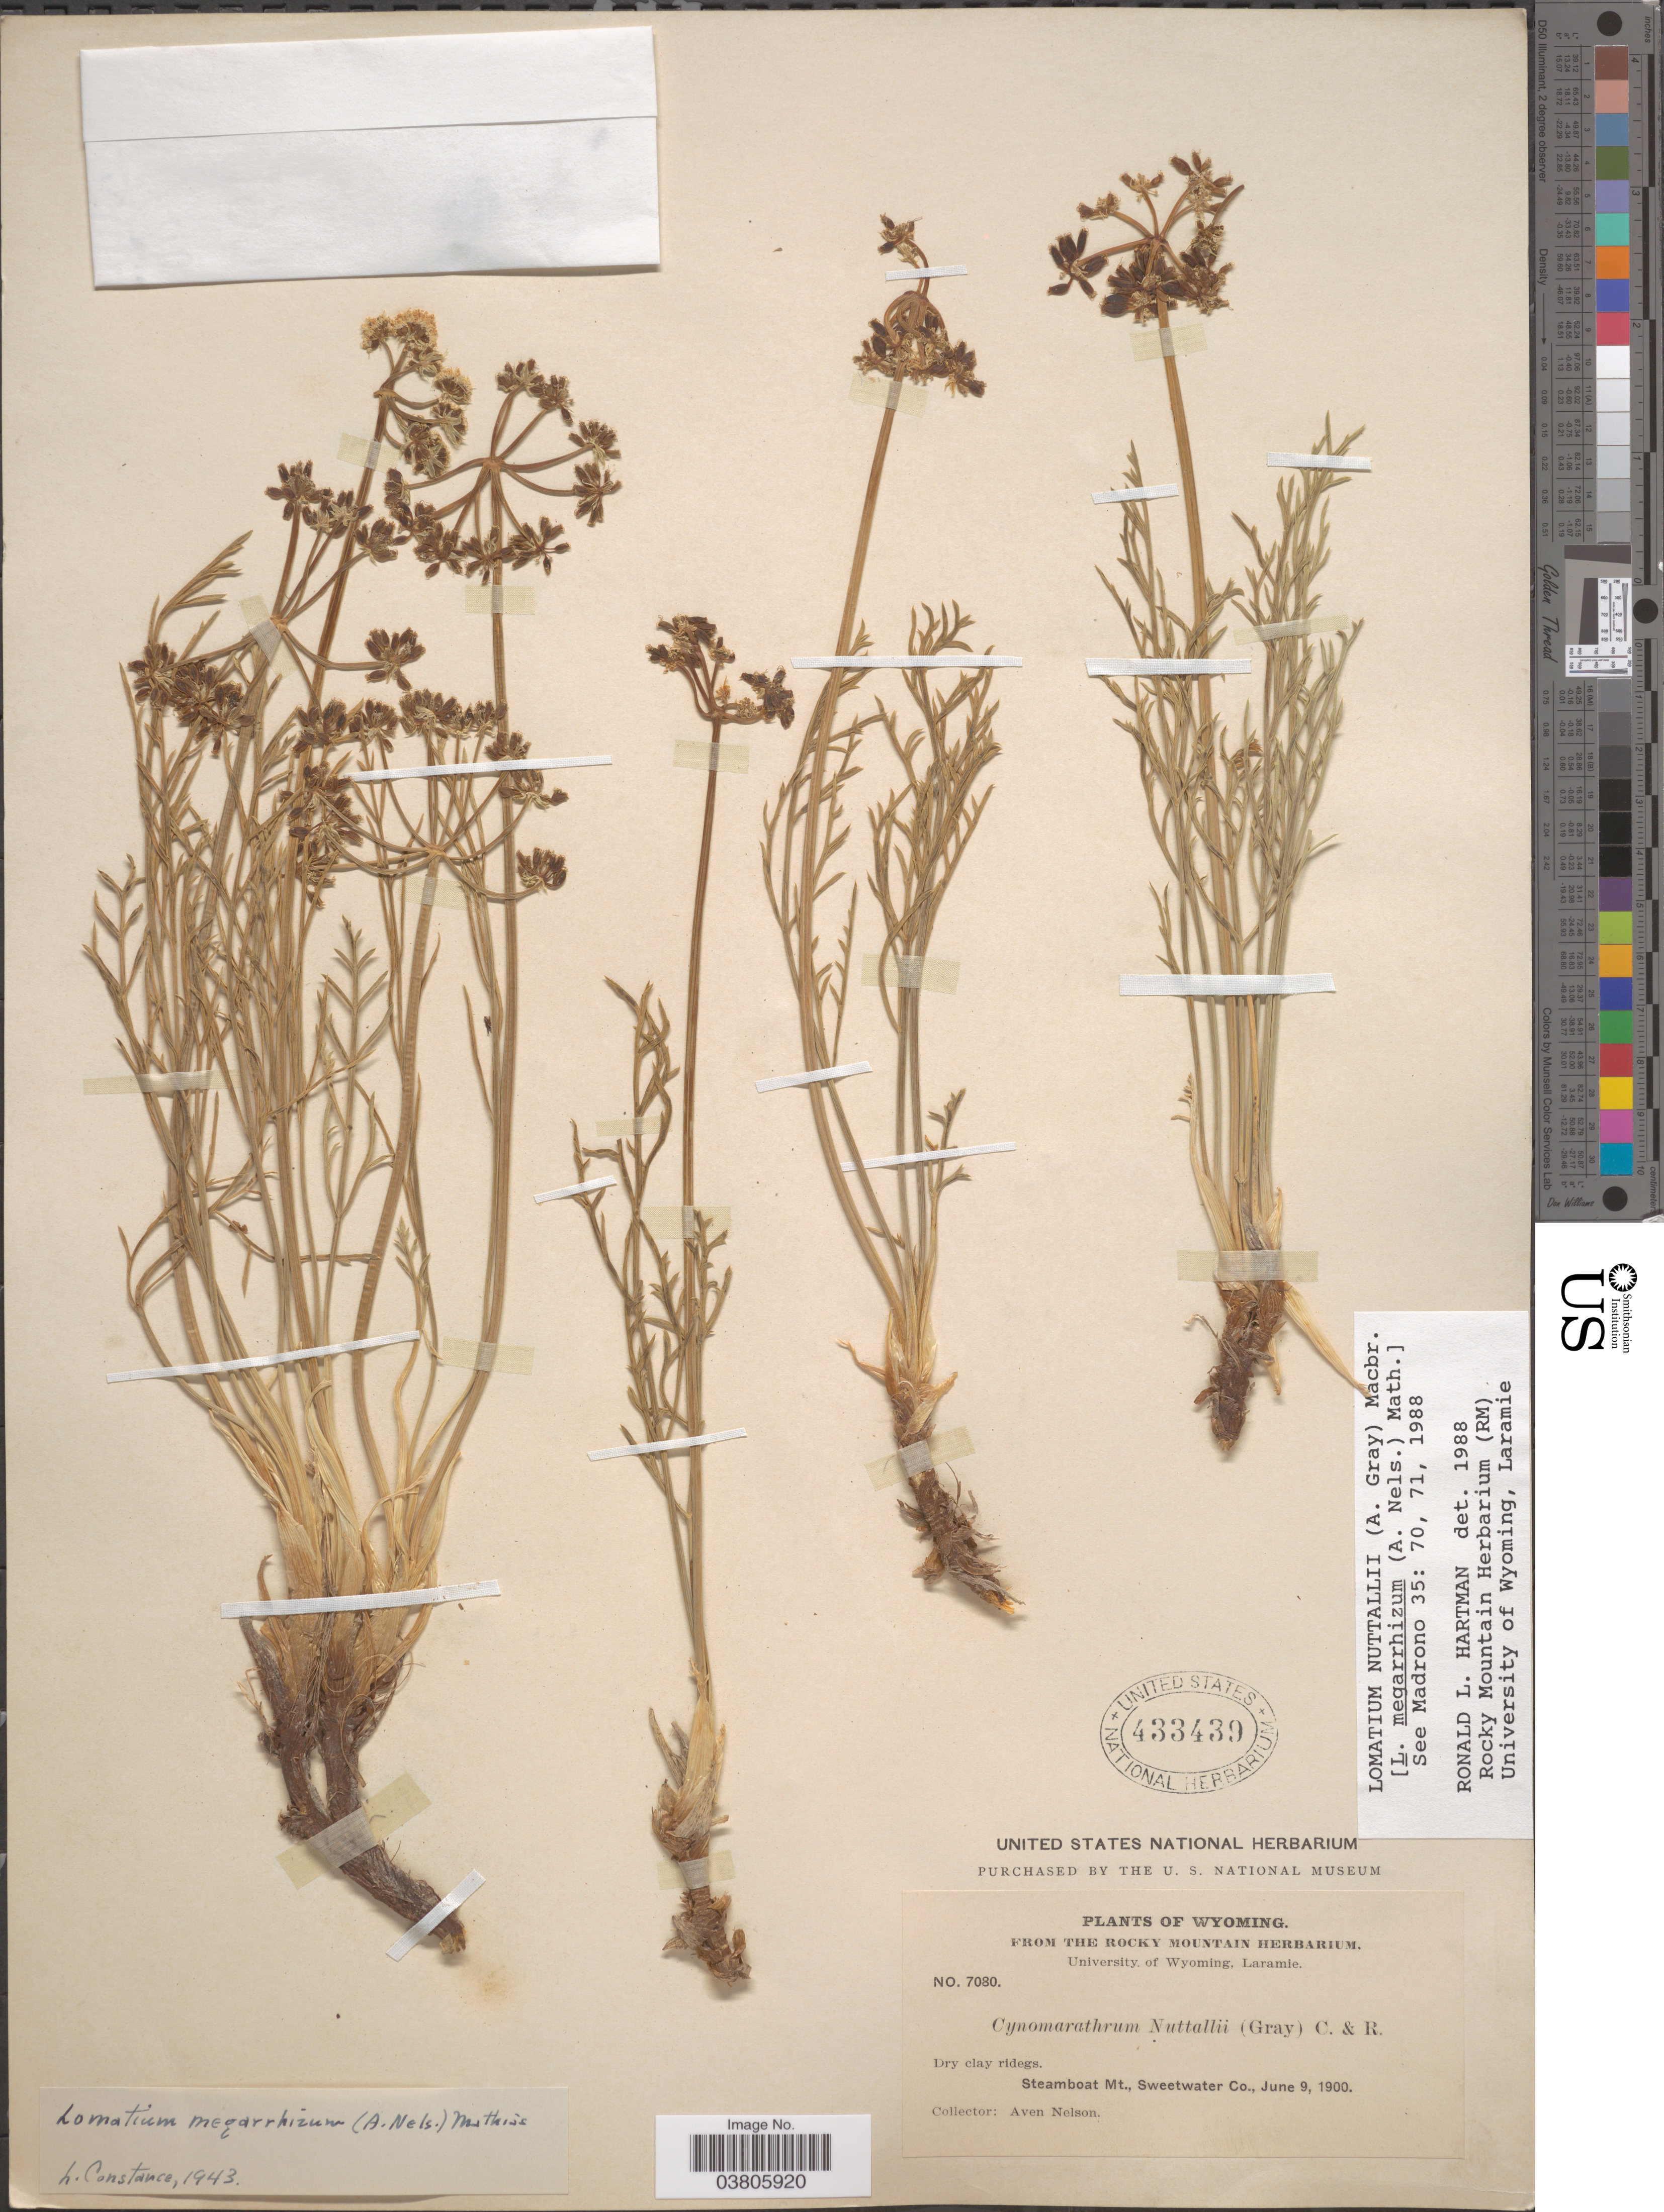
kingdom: Plantae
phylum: Tracheophyta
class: Magnoliopsida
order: Apiales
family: Apiaceae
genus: Lomatium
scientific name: Lomatium nuttallii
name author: (A. Gray) J.F. Macbr.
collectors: A. Nelson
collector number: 7080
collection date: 1900-06-09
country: United States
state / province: Wyoming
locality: Steamboat Mt., Sweetwater Co.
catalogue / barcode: US 433439